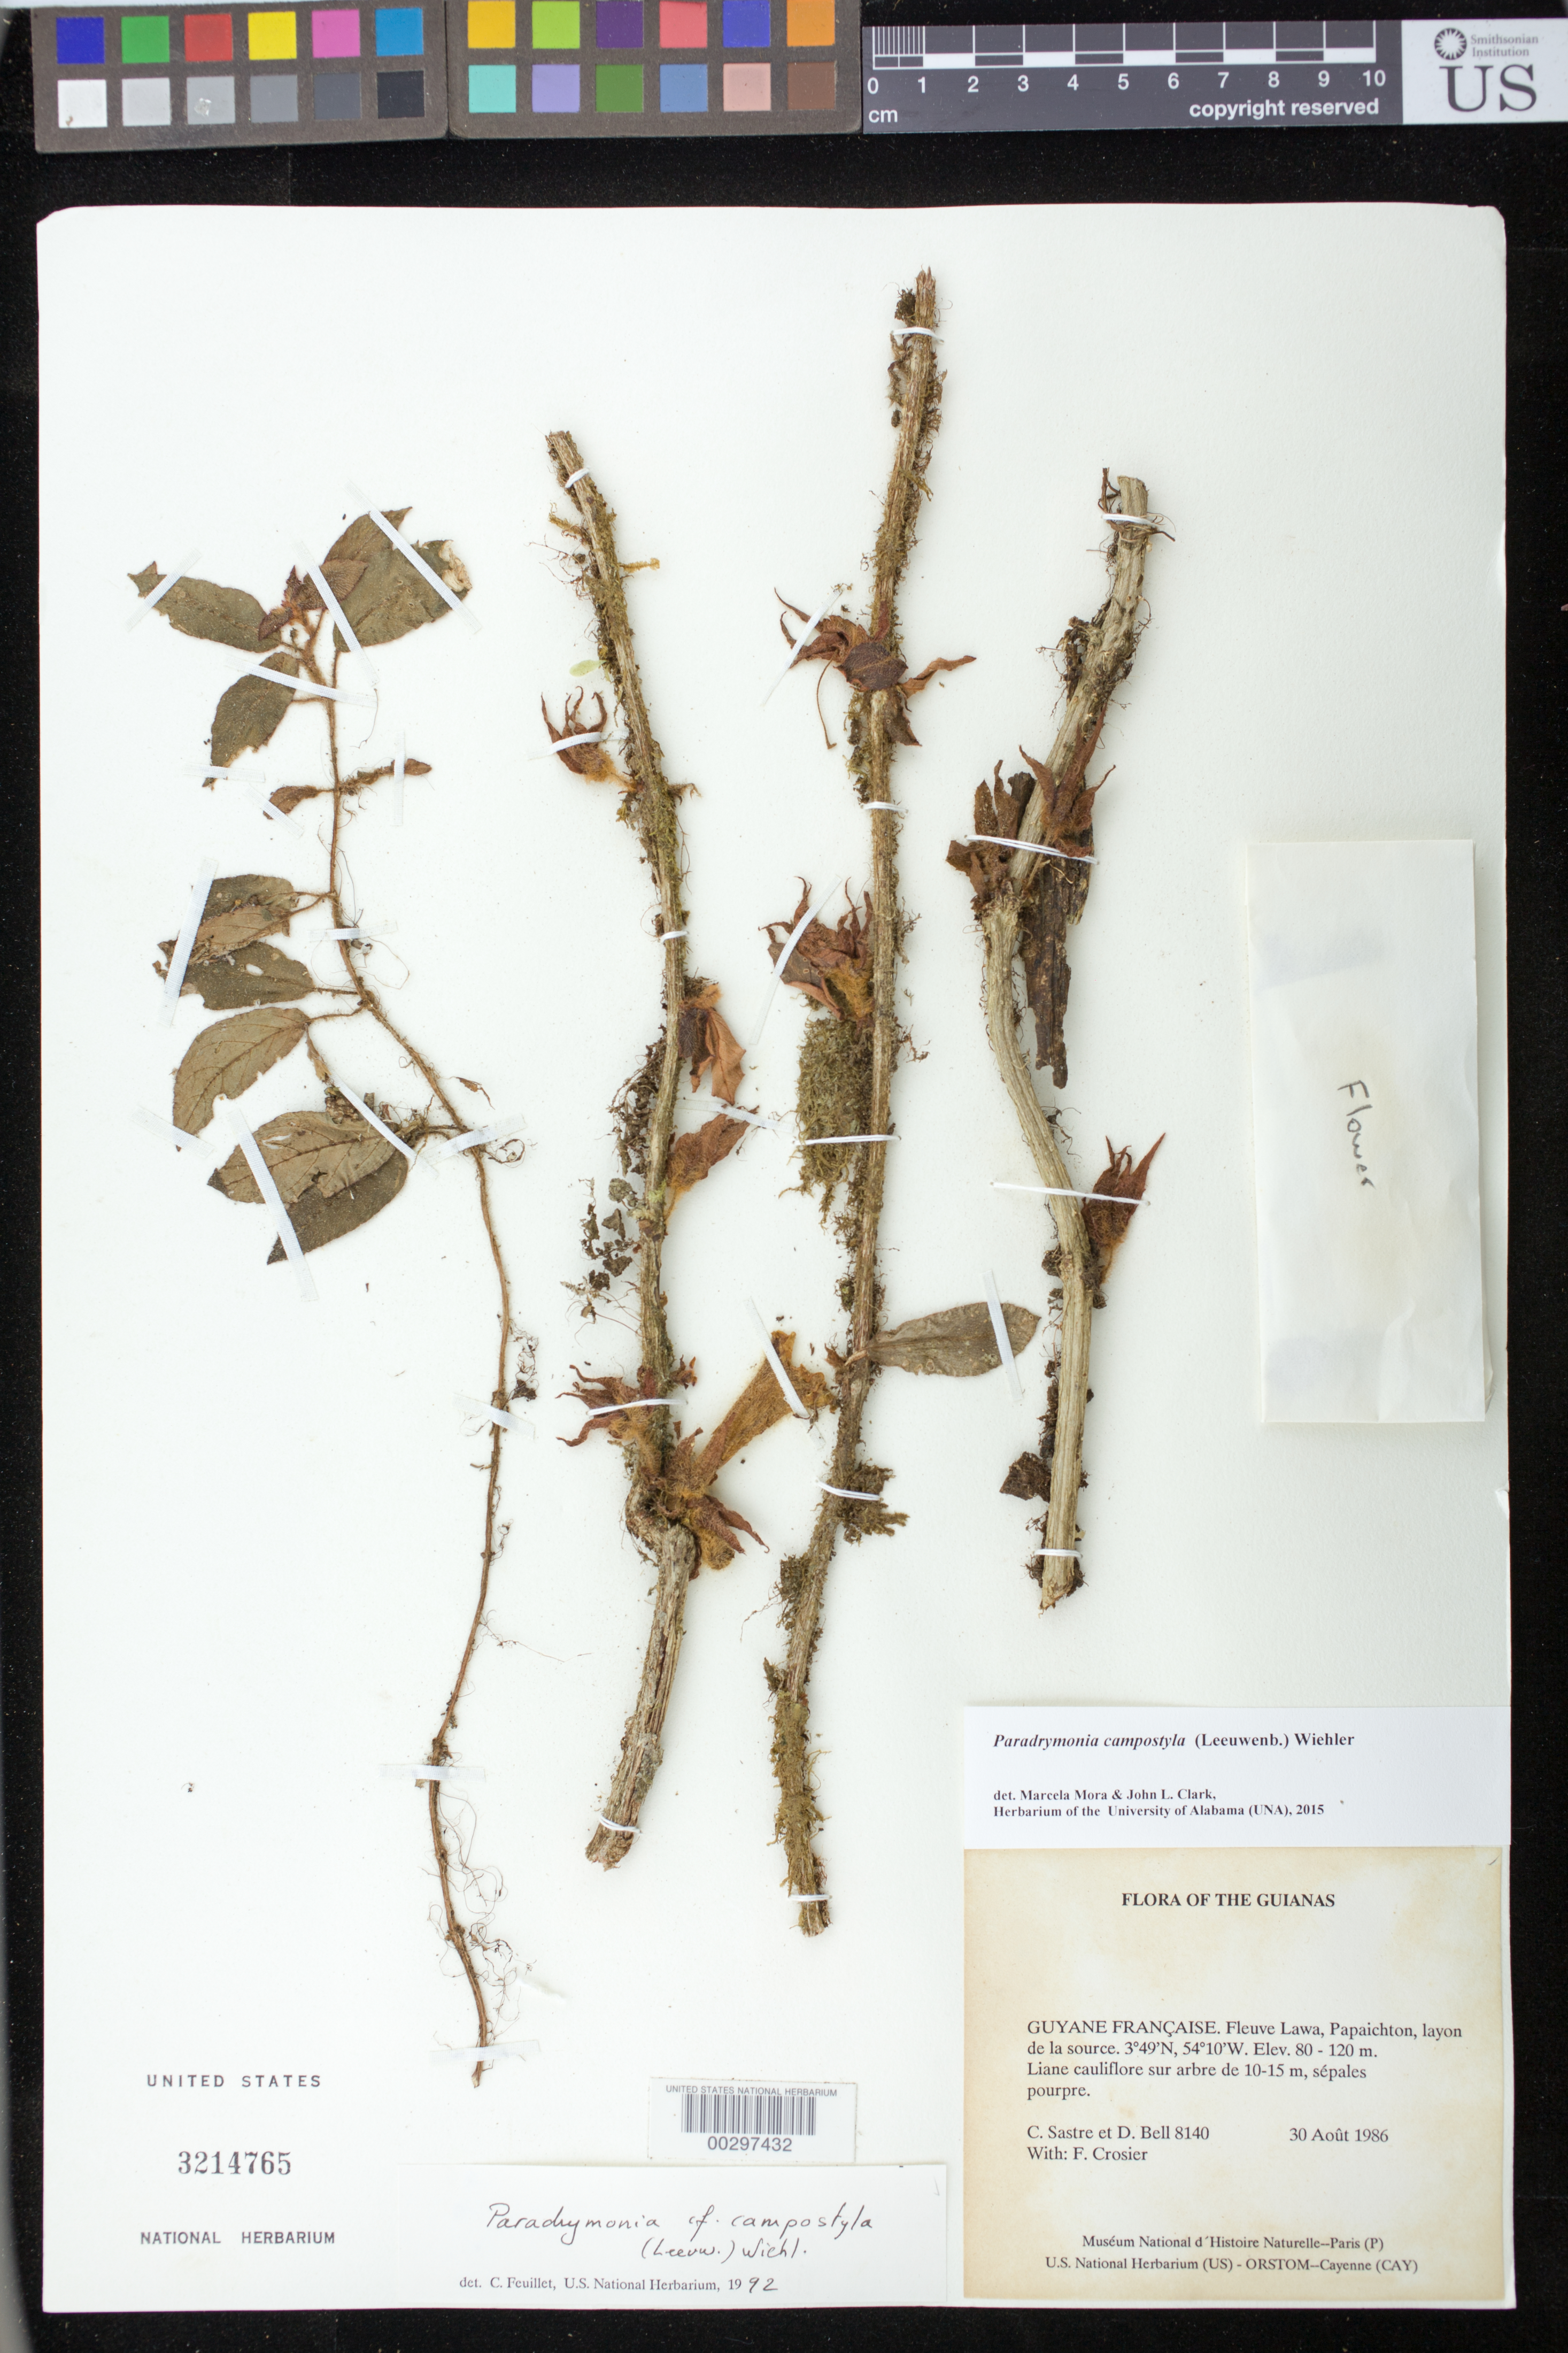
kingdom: Plantae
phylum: Tracheophyta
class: Magnoliopsida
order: Lamiales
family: Gesneriaceae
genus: Paradrymonia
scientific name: Paradrymonia campostyla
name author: (Leeuwenb.) Wiehler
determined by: Skog, Laurence E.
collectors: C. H. L. Sastre, D. A. Bell & F. Crosier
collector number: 8140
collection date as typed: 30 Aug 1986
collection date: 1986-08-30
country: French Guiana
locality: Fleuve Lawa, Papaichton, layon de la source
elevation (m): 80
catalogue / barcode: US 3214765